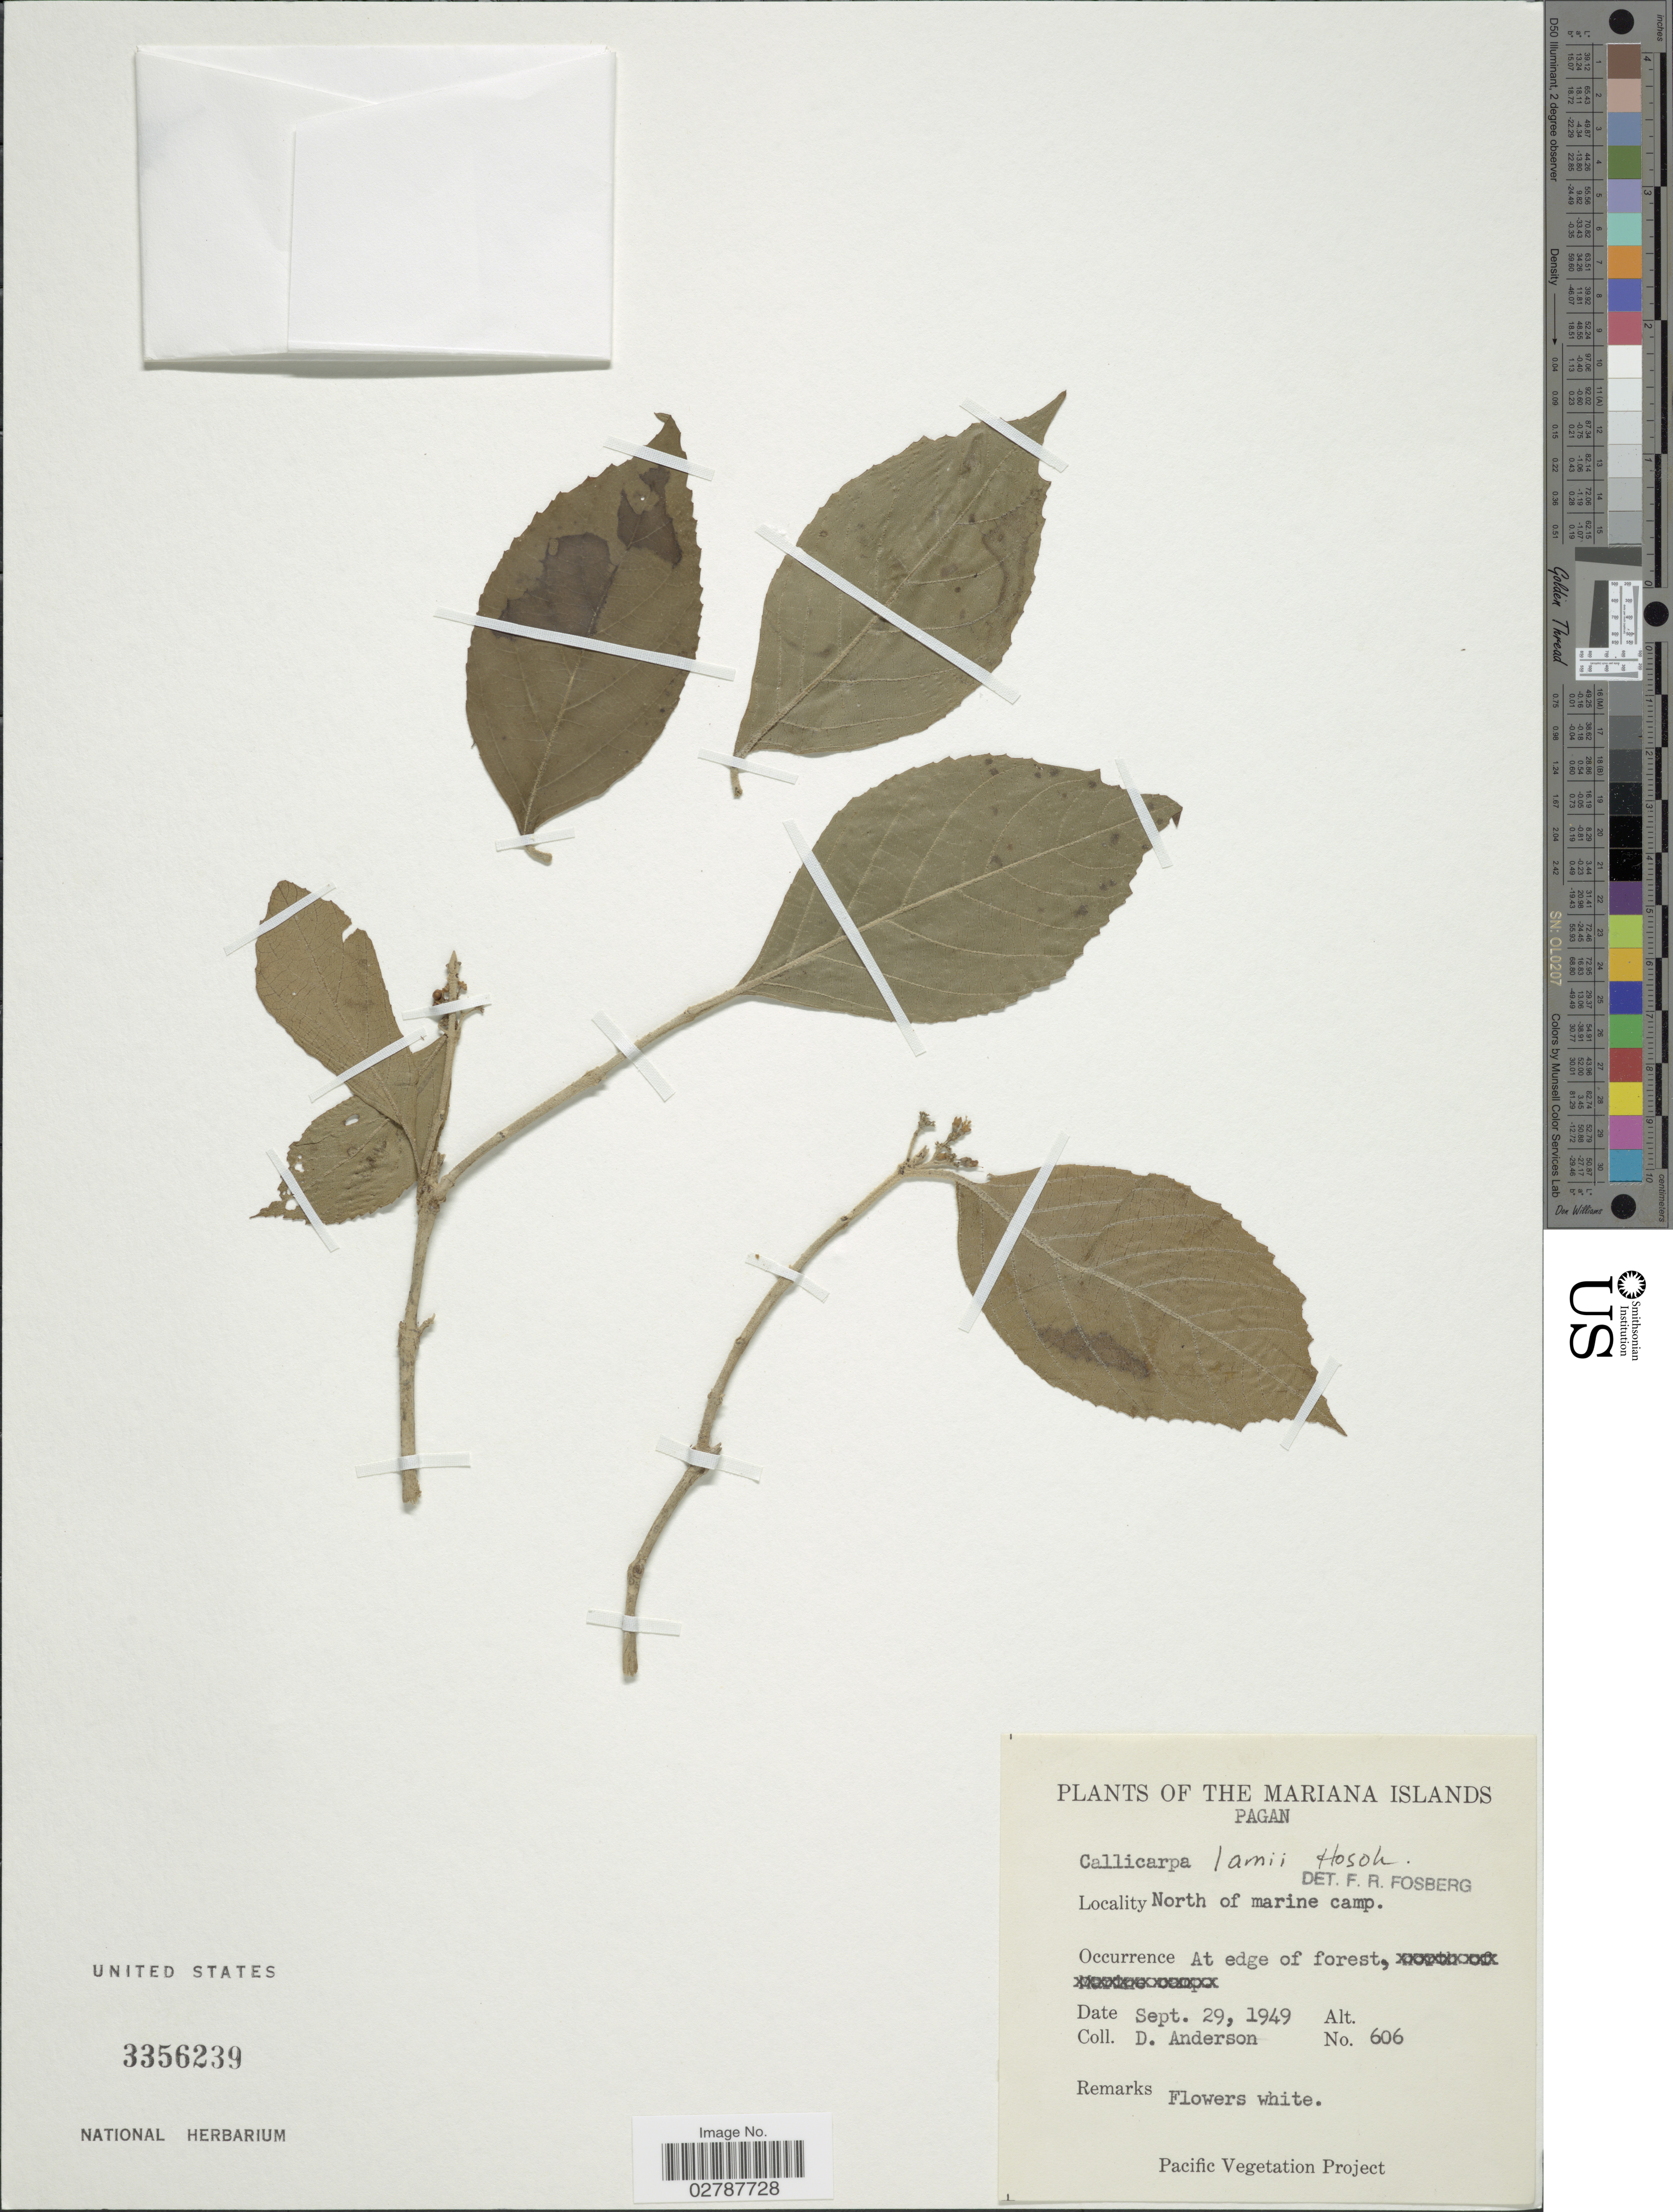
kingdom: Plantae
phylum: Tracheophyta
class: Magnoliopsida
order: Lamiales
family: Lamiaceae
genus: Callicarpa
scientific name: Callicarpa lamii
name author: Hosok.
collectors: D. Anderson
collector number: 606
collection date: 1949-09-29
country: Northern Mariana Islands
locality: The Mariana Islands. Pagan. North of marine camp.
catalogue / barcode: US 3356239